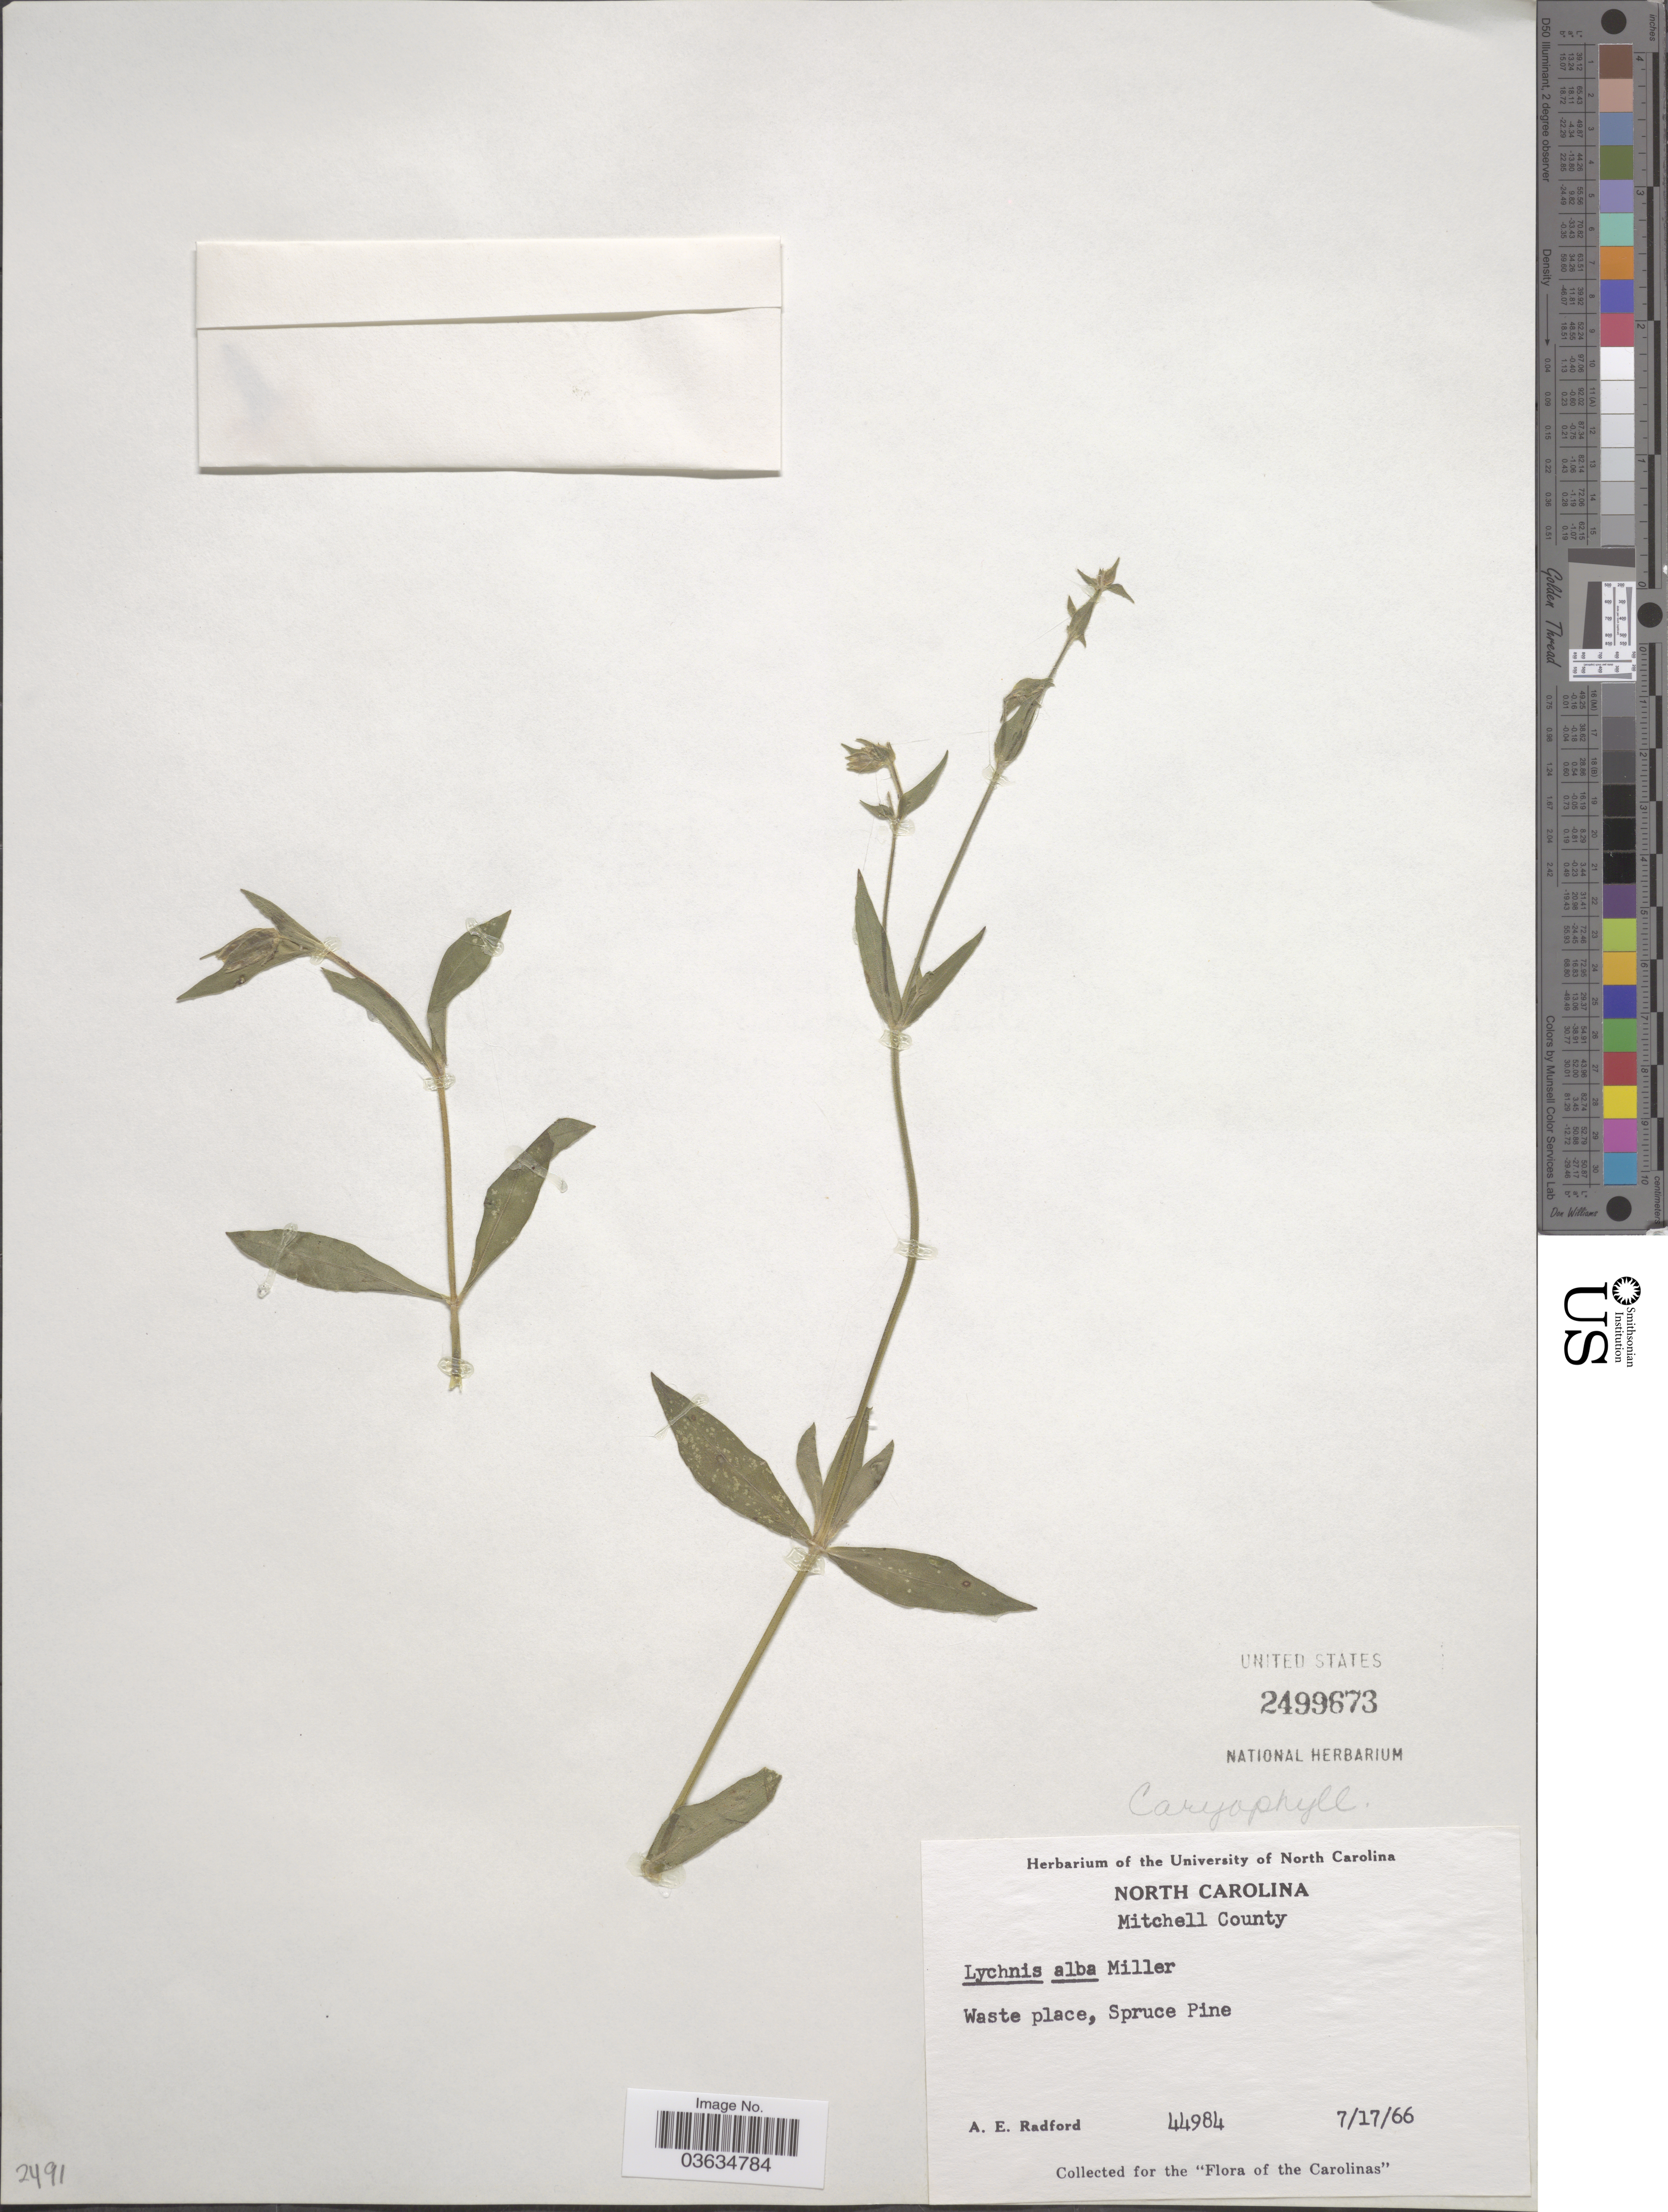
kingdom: Plantae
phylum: Tracheophyta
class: Magnoliopsida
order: Caryophyllales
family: Caryophyllaceae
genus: Silene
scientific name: Silene latifolia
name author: Poir.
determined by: Strong, Mark T., (BOT), Smithsonian Institution - National Museum of Natural History (UNITED STATES)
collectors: A. E. Radford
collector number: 44984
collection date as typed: Transcribed d/m/y: 17/7/66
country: United States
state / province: North Carolina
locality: Mitchell County. Spruce Pine.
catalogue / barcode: US 2499673